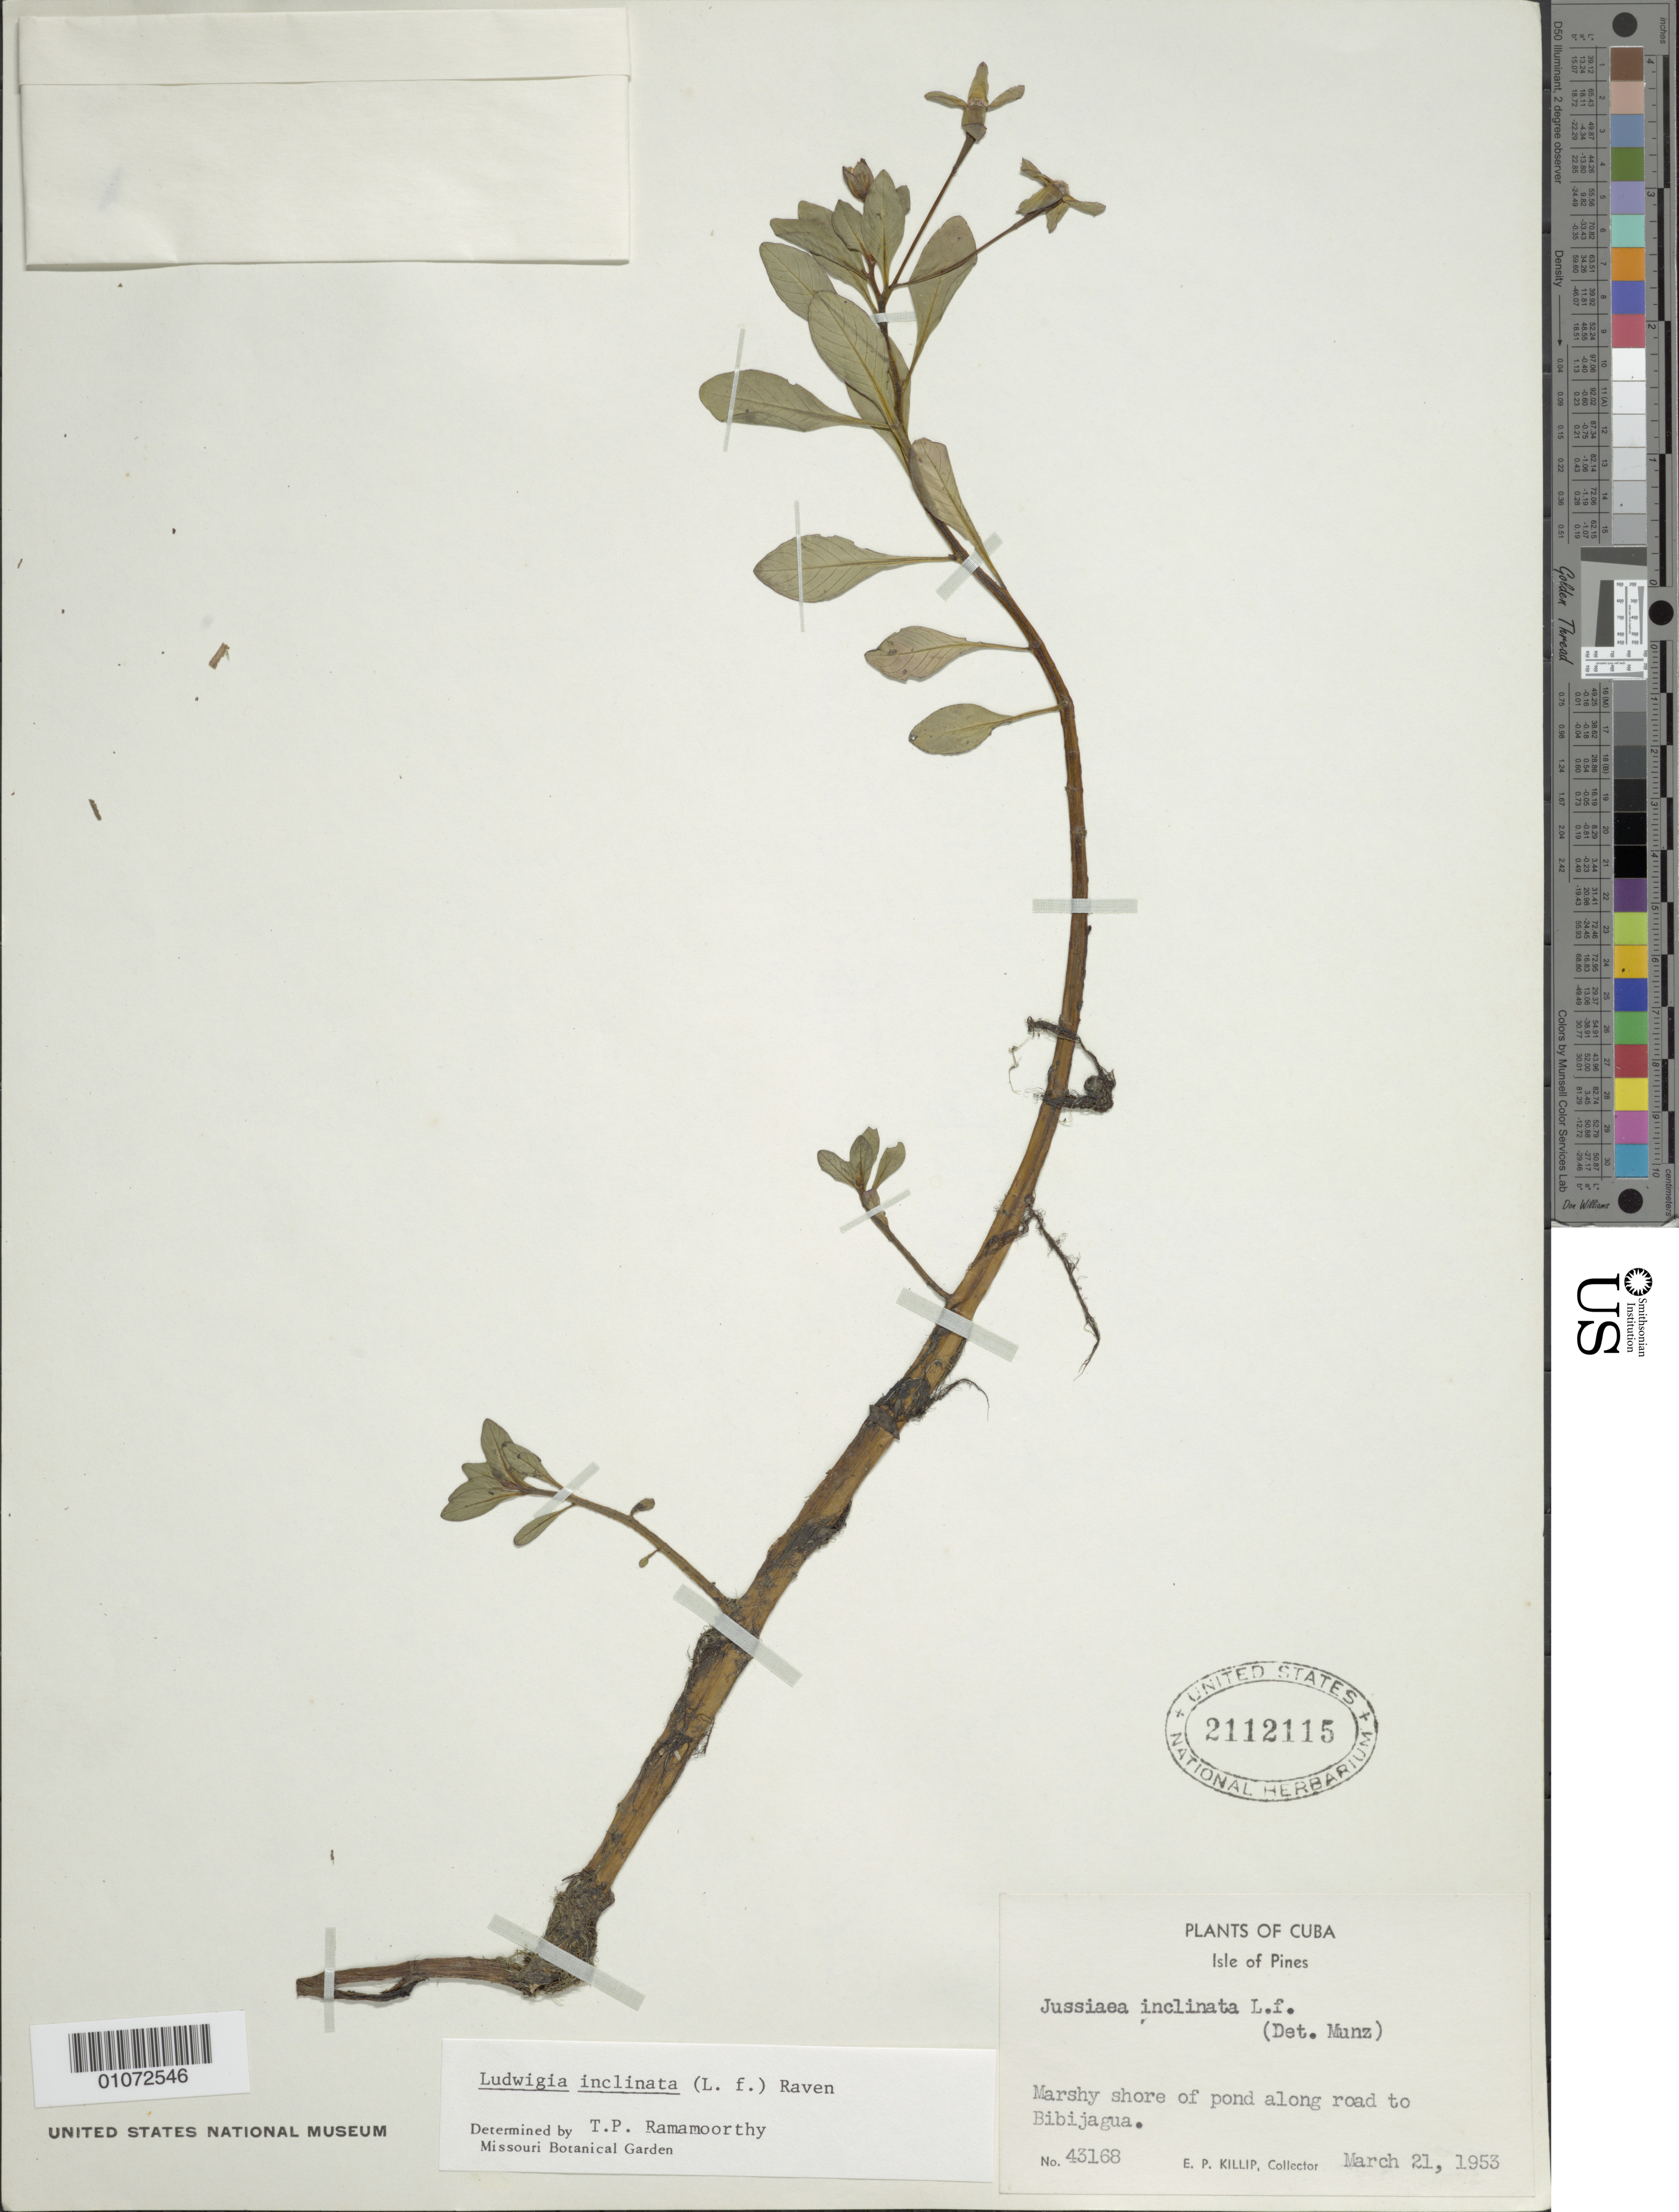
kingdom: Plantae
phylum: Tracheophyta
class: Magnoliopsida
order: Myrtales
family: Onagraceae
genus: Ludwigia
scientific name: Ludwigia inclinata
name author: (L. f.) M. Gómez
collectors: E. P. Killip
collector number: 43168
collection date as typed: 21 Mar 1953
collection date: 1953-03-21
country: Cuba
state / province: Isla de La Juventud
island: Isla de la Juventud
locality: Marshy shore of pond along road to Bibijagua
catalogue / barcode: US 2112115